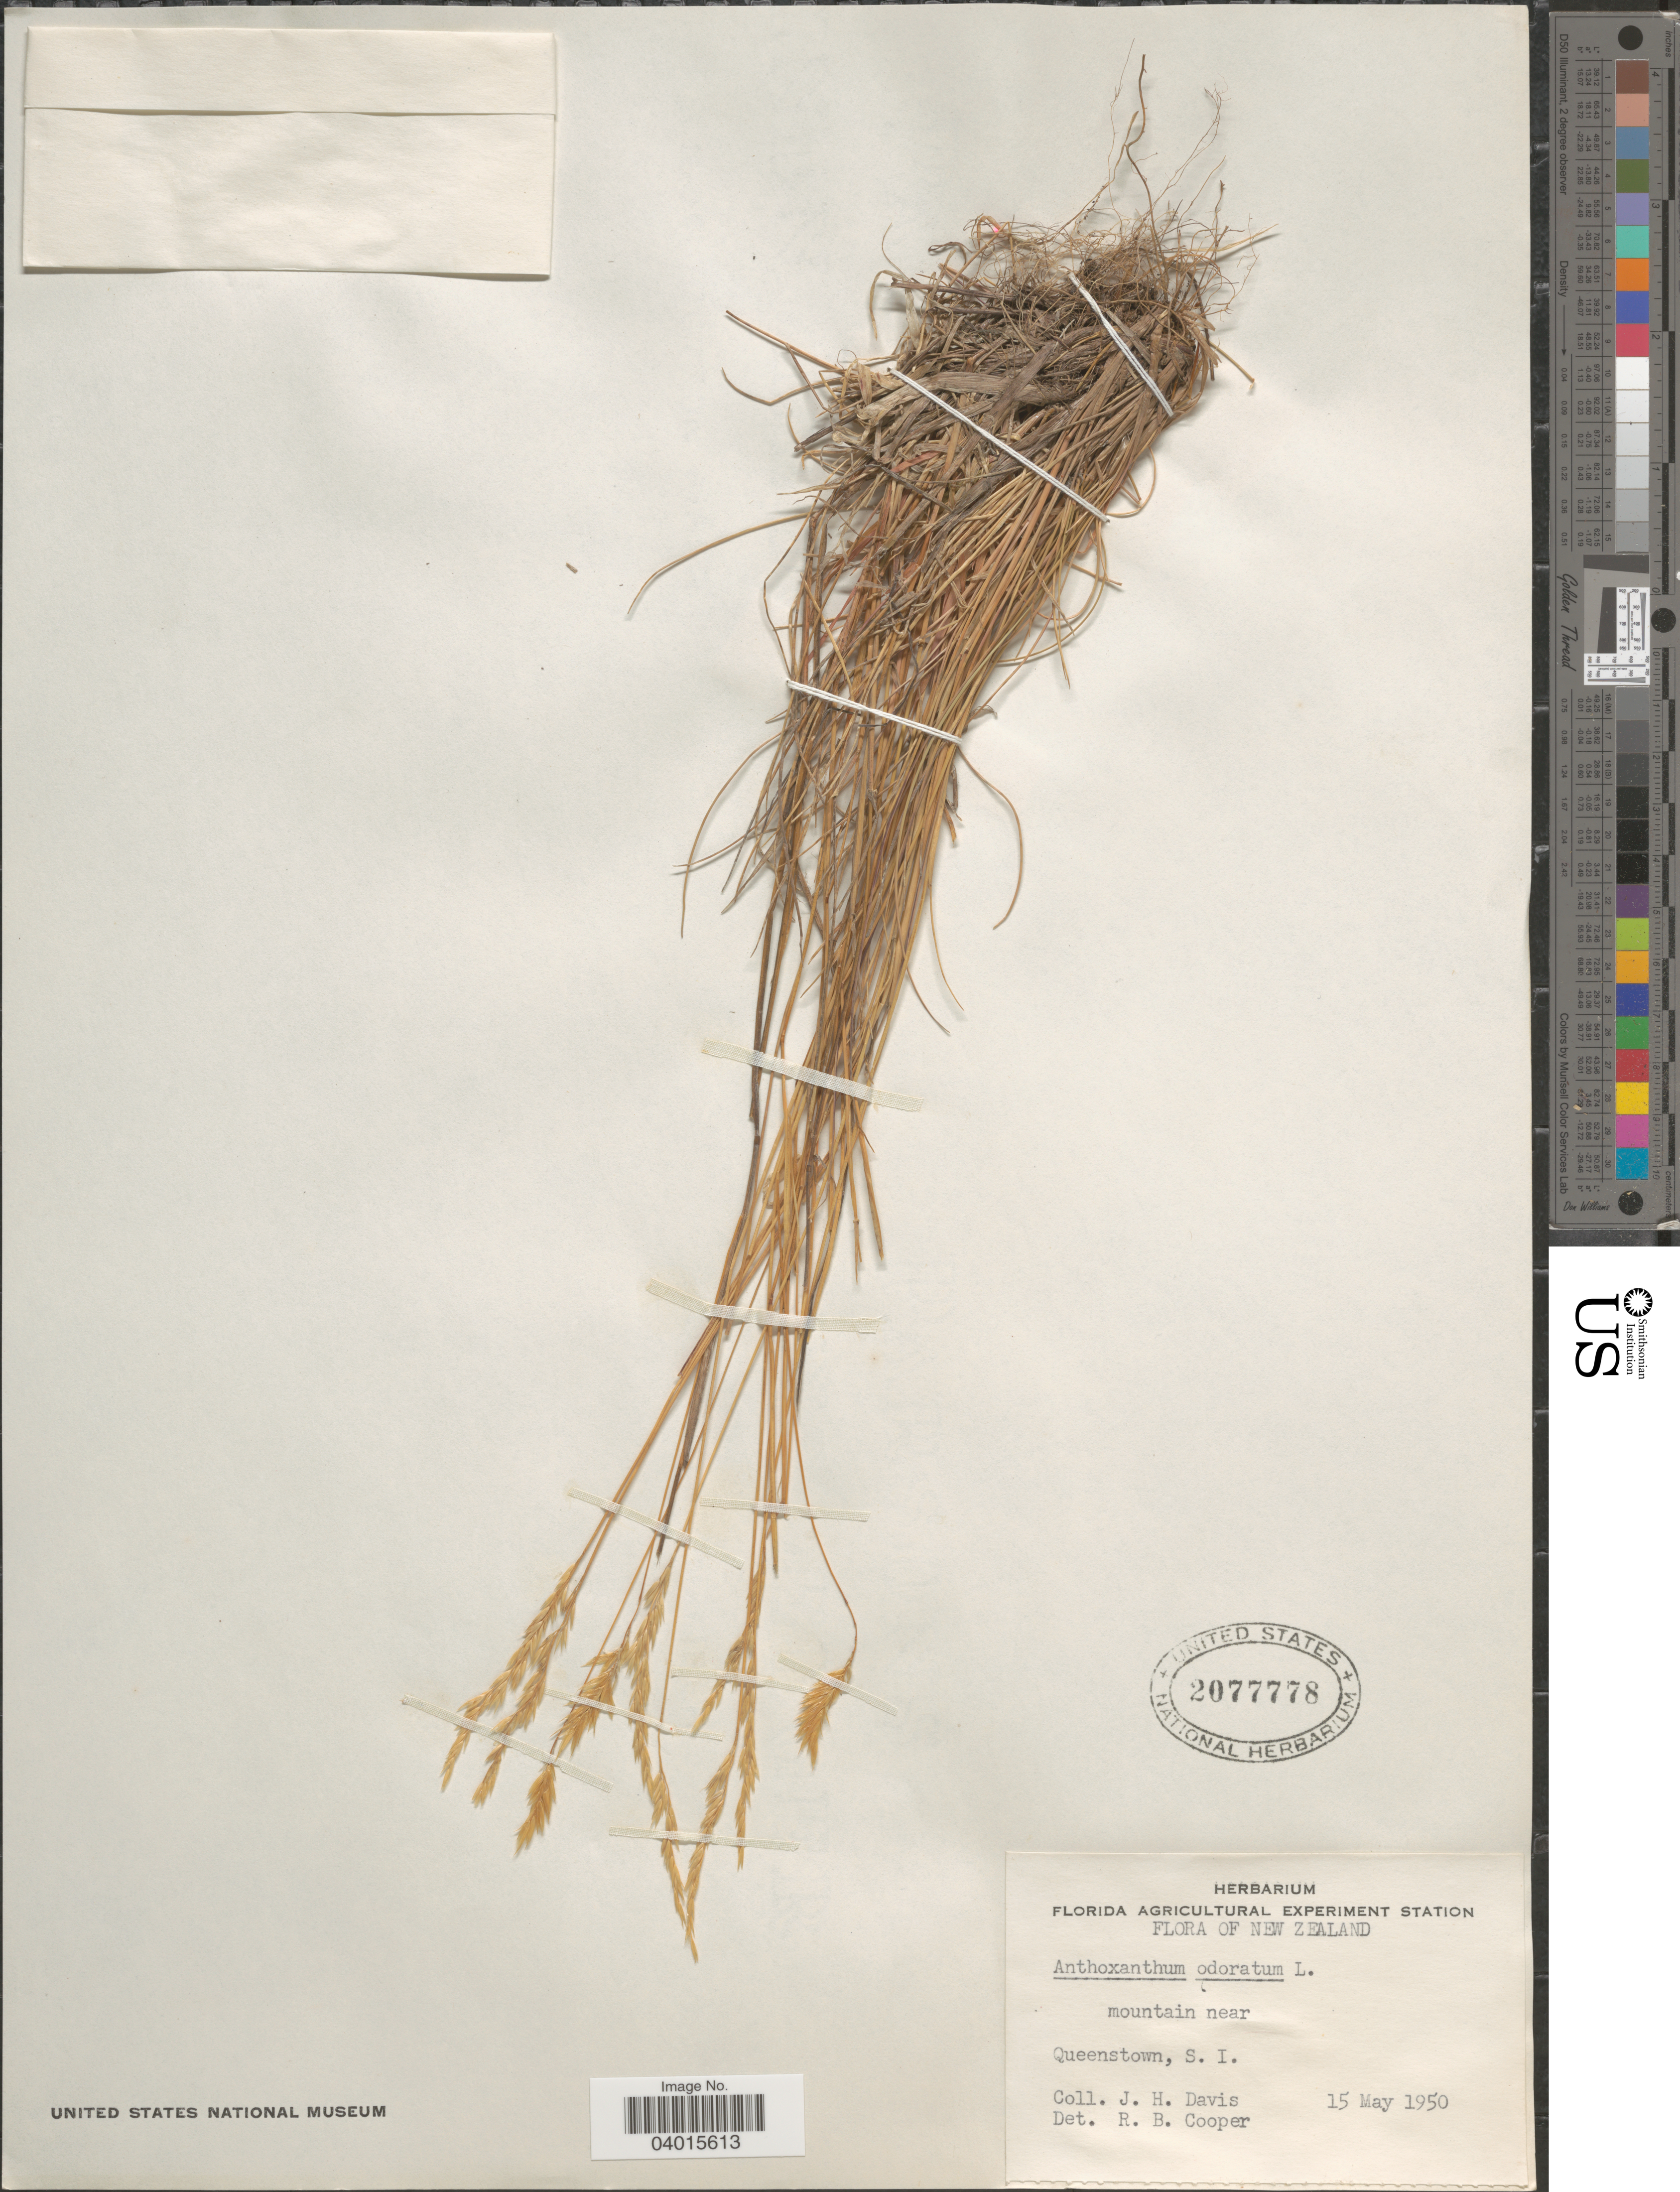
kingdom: Plantae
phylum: Tracheophyta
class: Liliopsida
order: Poales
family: Poaceae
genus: Anthoxanthum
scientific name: Anthoxanthum odoratum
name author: L.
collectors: J. Davis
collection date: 1950-05-15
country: New Zealand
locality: Mountain near Queenstown, S. I.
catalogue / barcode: US 2077778